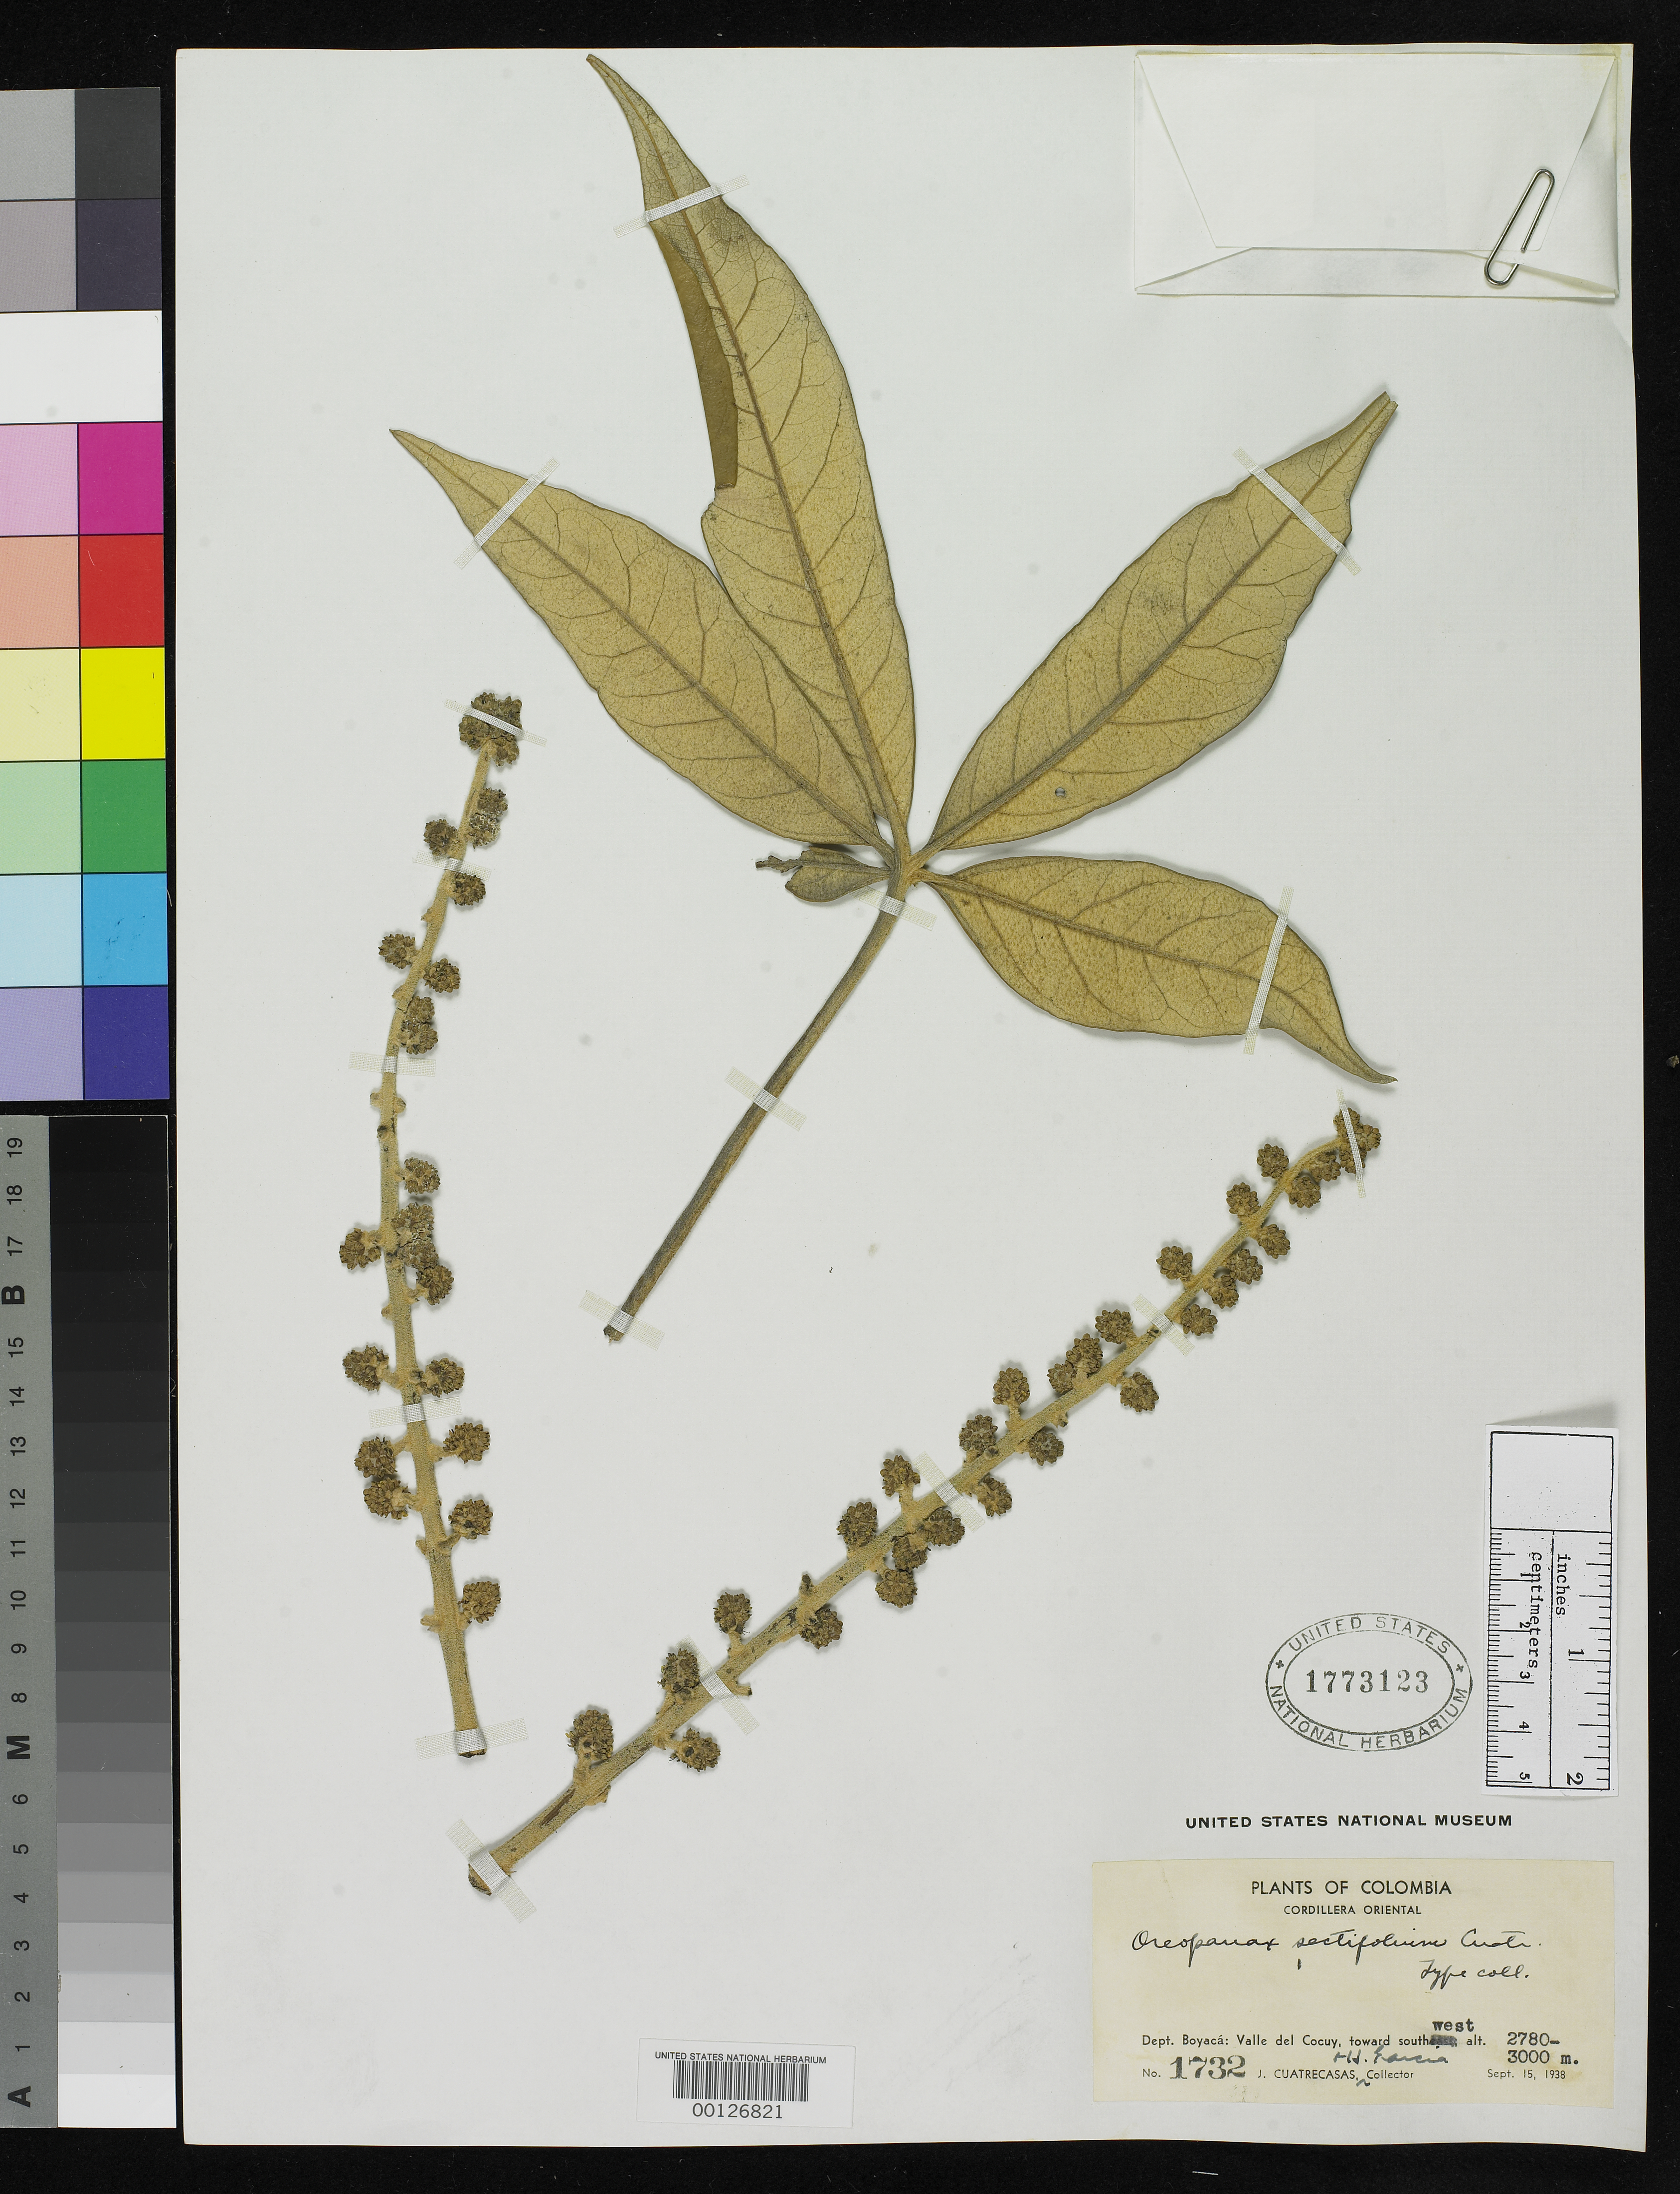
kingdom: Plantae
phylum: Tracheophyta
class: Magnoliopsida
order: Apiales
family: Araliaceae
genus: Oreopanax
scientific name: Oreopanax sectifolius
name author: Cuatrec.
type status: Isotype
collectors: J. Cuatrecasas & H. García Barriga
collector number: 1732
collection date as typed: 15 Sep 1938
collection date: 1938-09-15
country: Colombia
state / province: Boyacá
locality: Valle del Cocuy, Cordillera Oriental.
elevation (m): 2780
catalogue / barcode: US 1773123